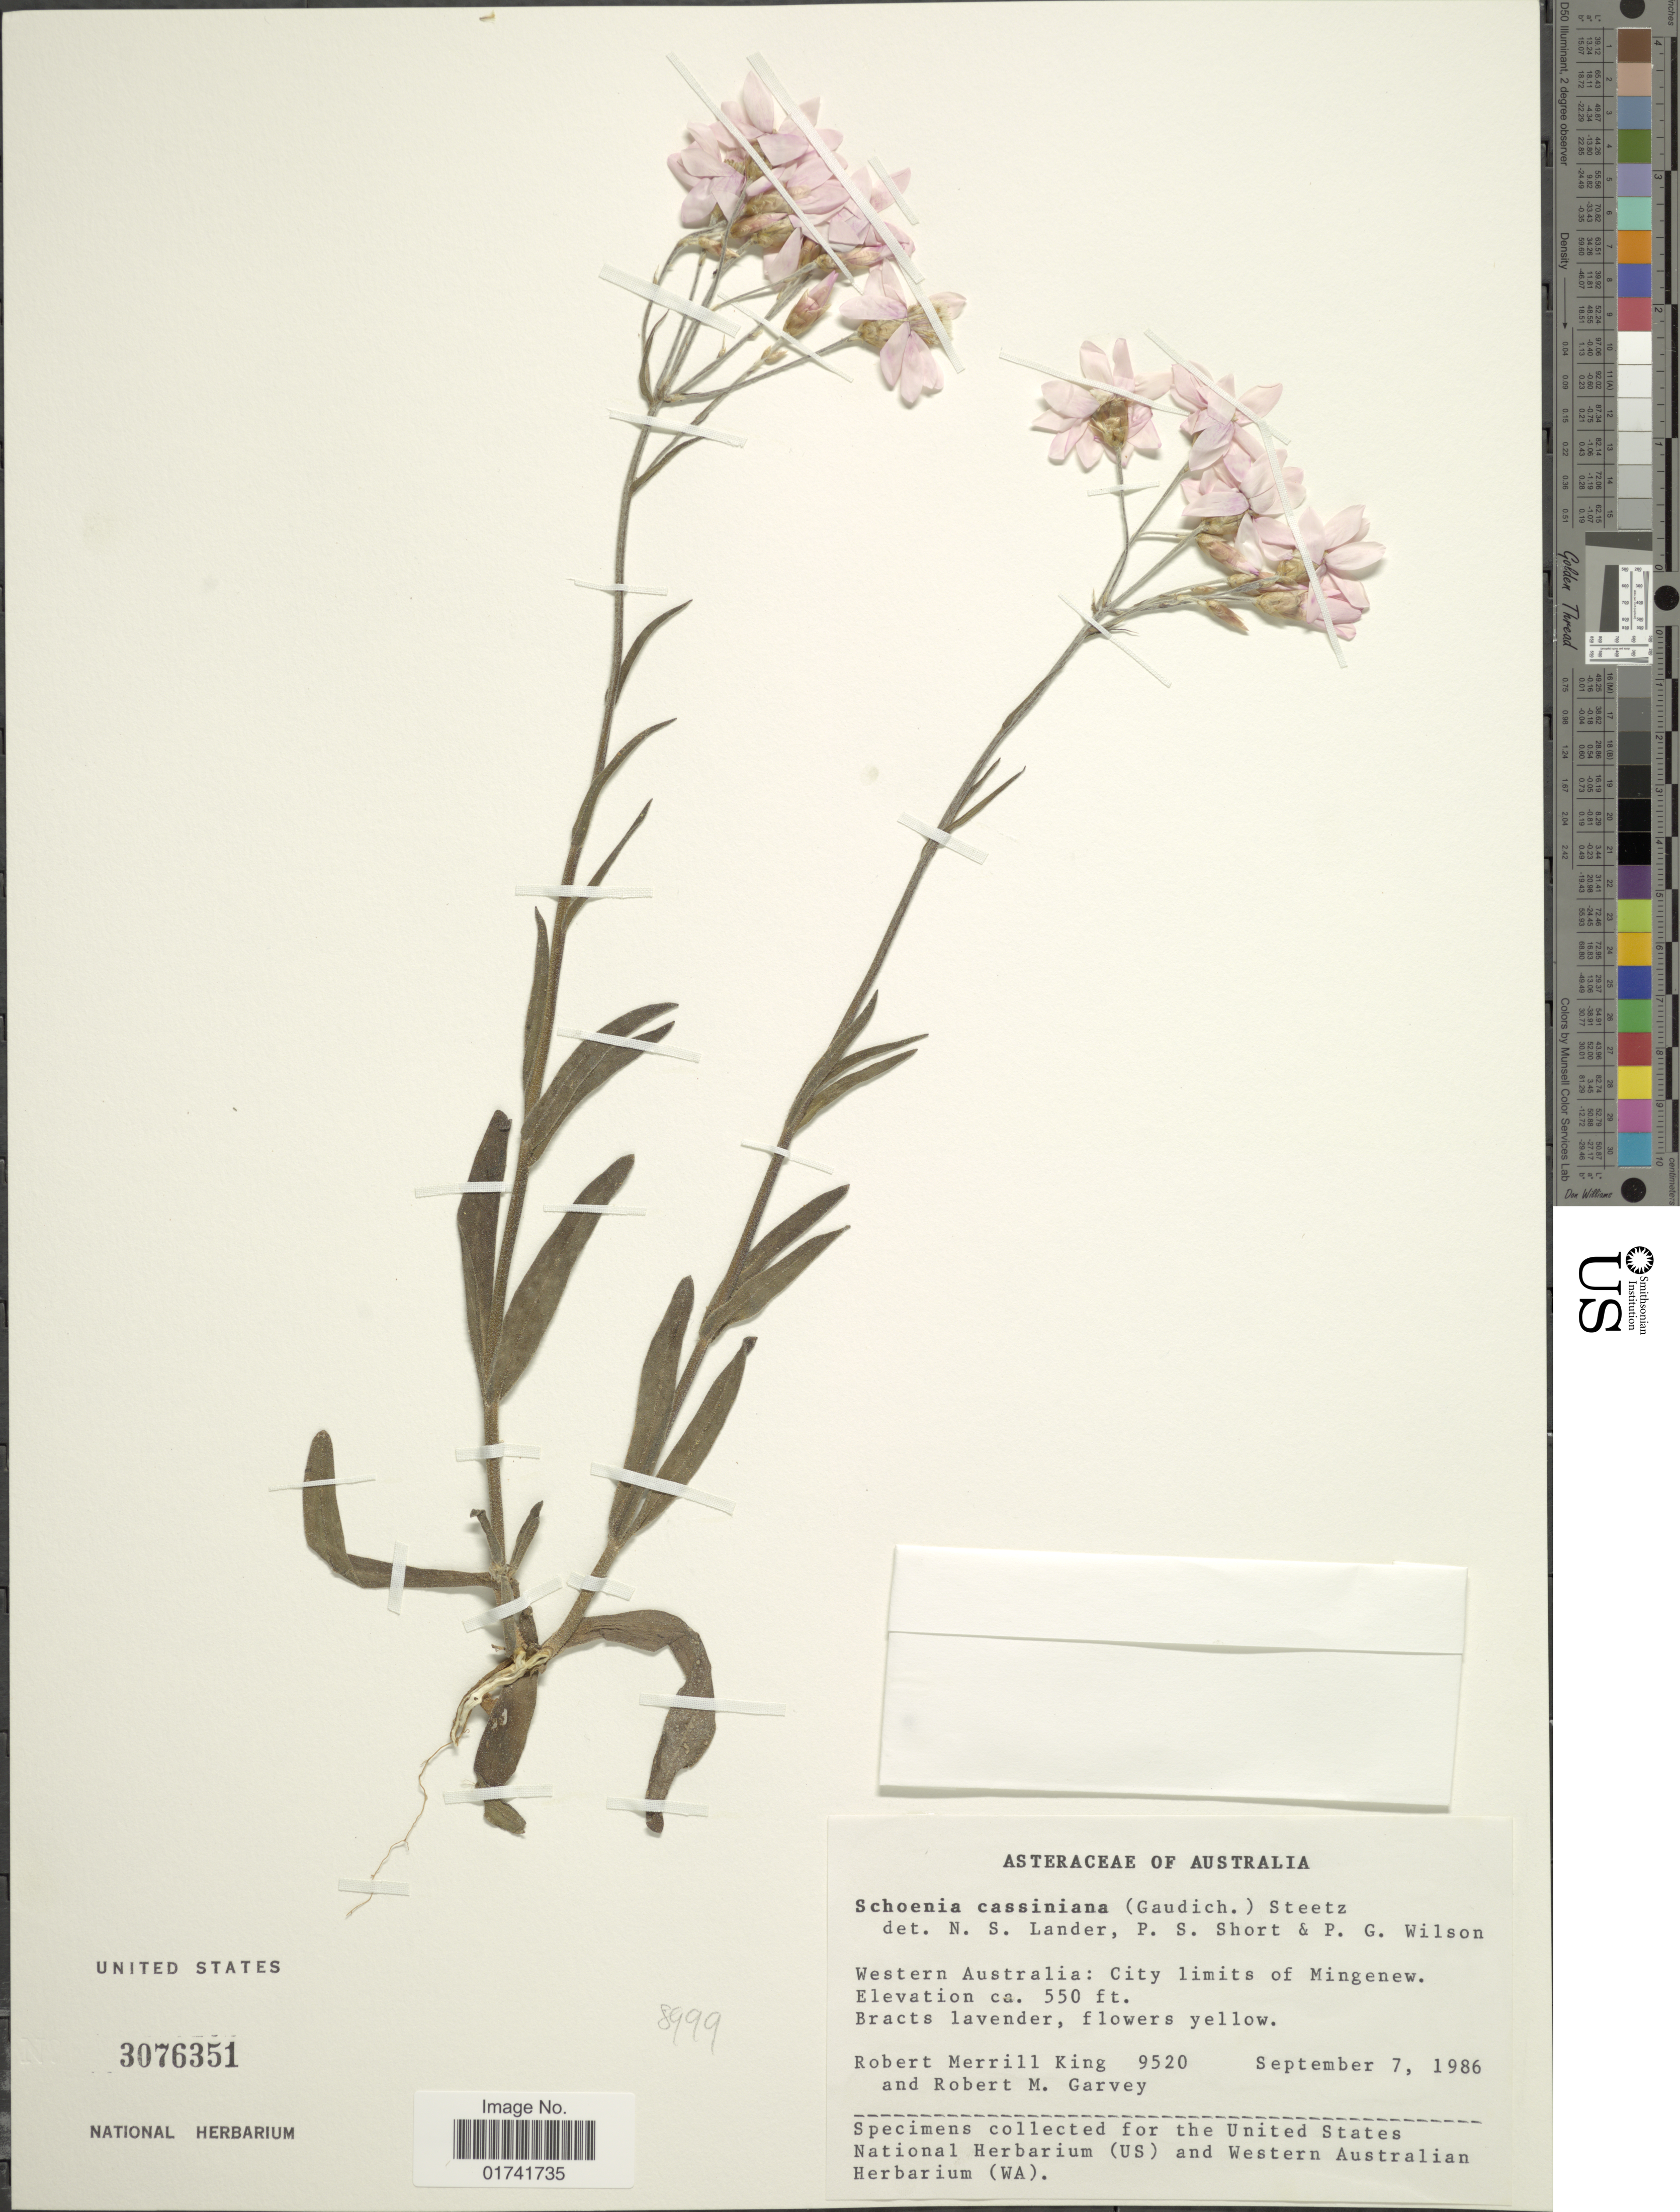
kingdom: Plantae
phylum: Tracheophyta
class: Magnoliopsida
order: Asterales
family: Asteraceae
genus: Schoenia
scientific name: Schoenia cassiniana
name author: (Gaudich.) Steetz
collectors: R. M. King & R. Garvey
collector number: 9520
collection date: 1986-09-07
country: Australia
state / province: Western Australia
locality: City limits of Mingenew.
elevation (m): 168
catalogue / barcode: US 3076351